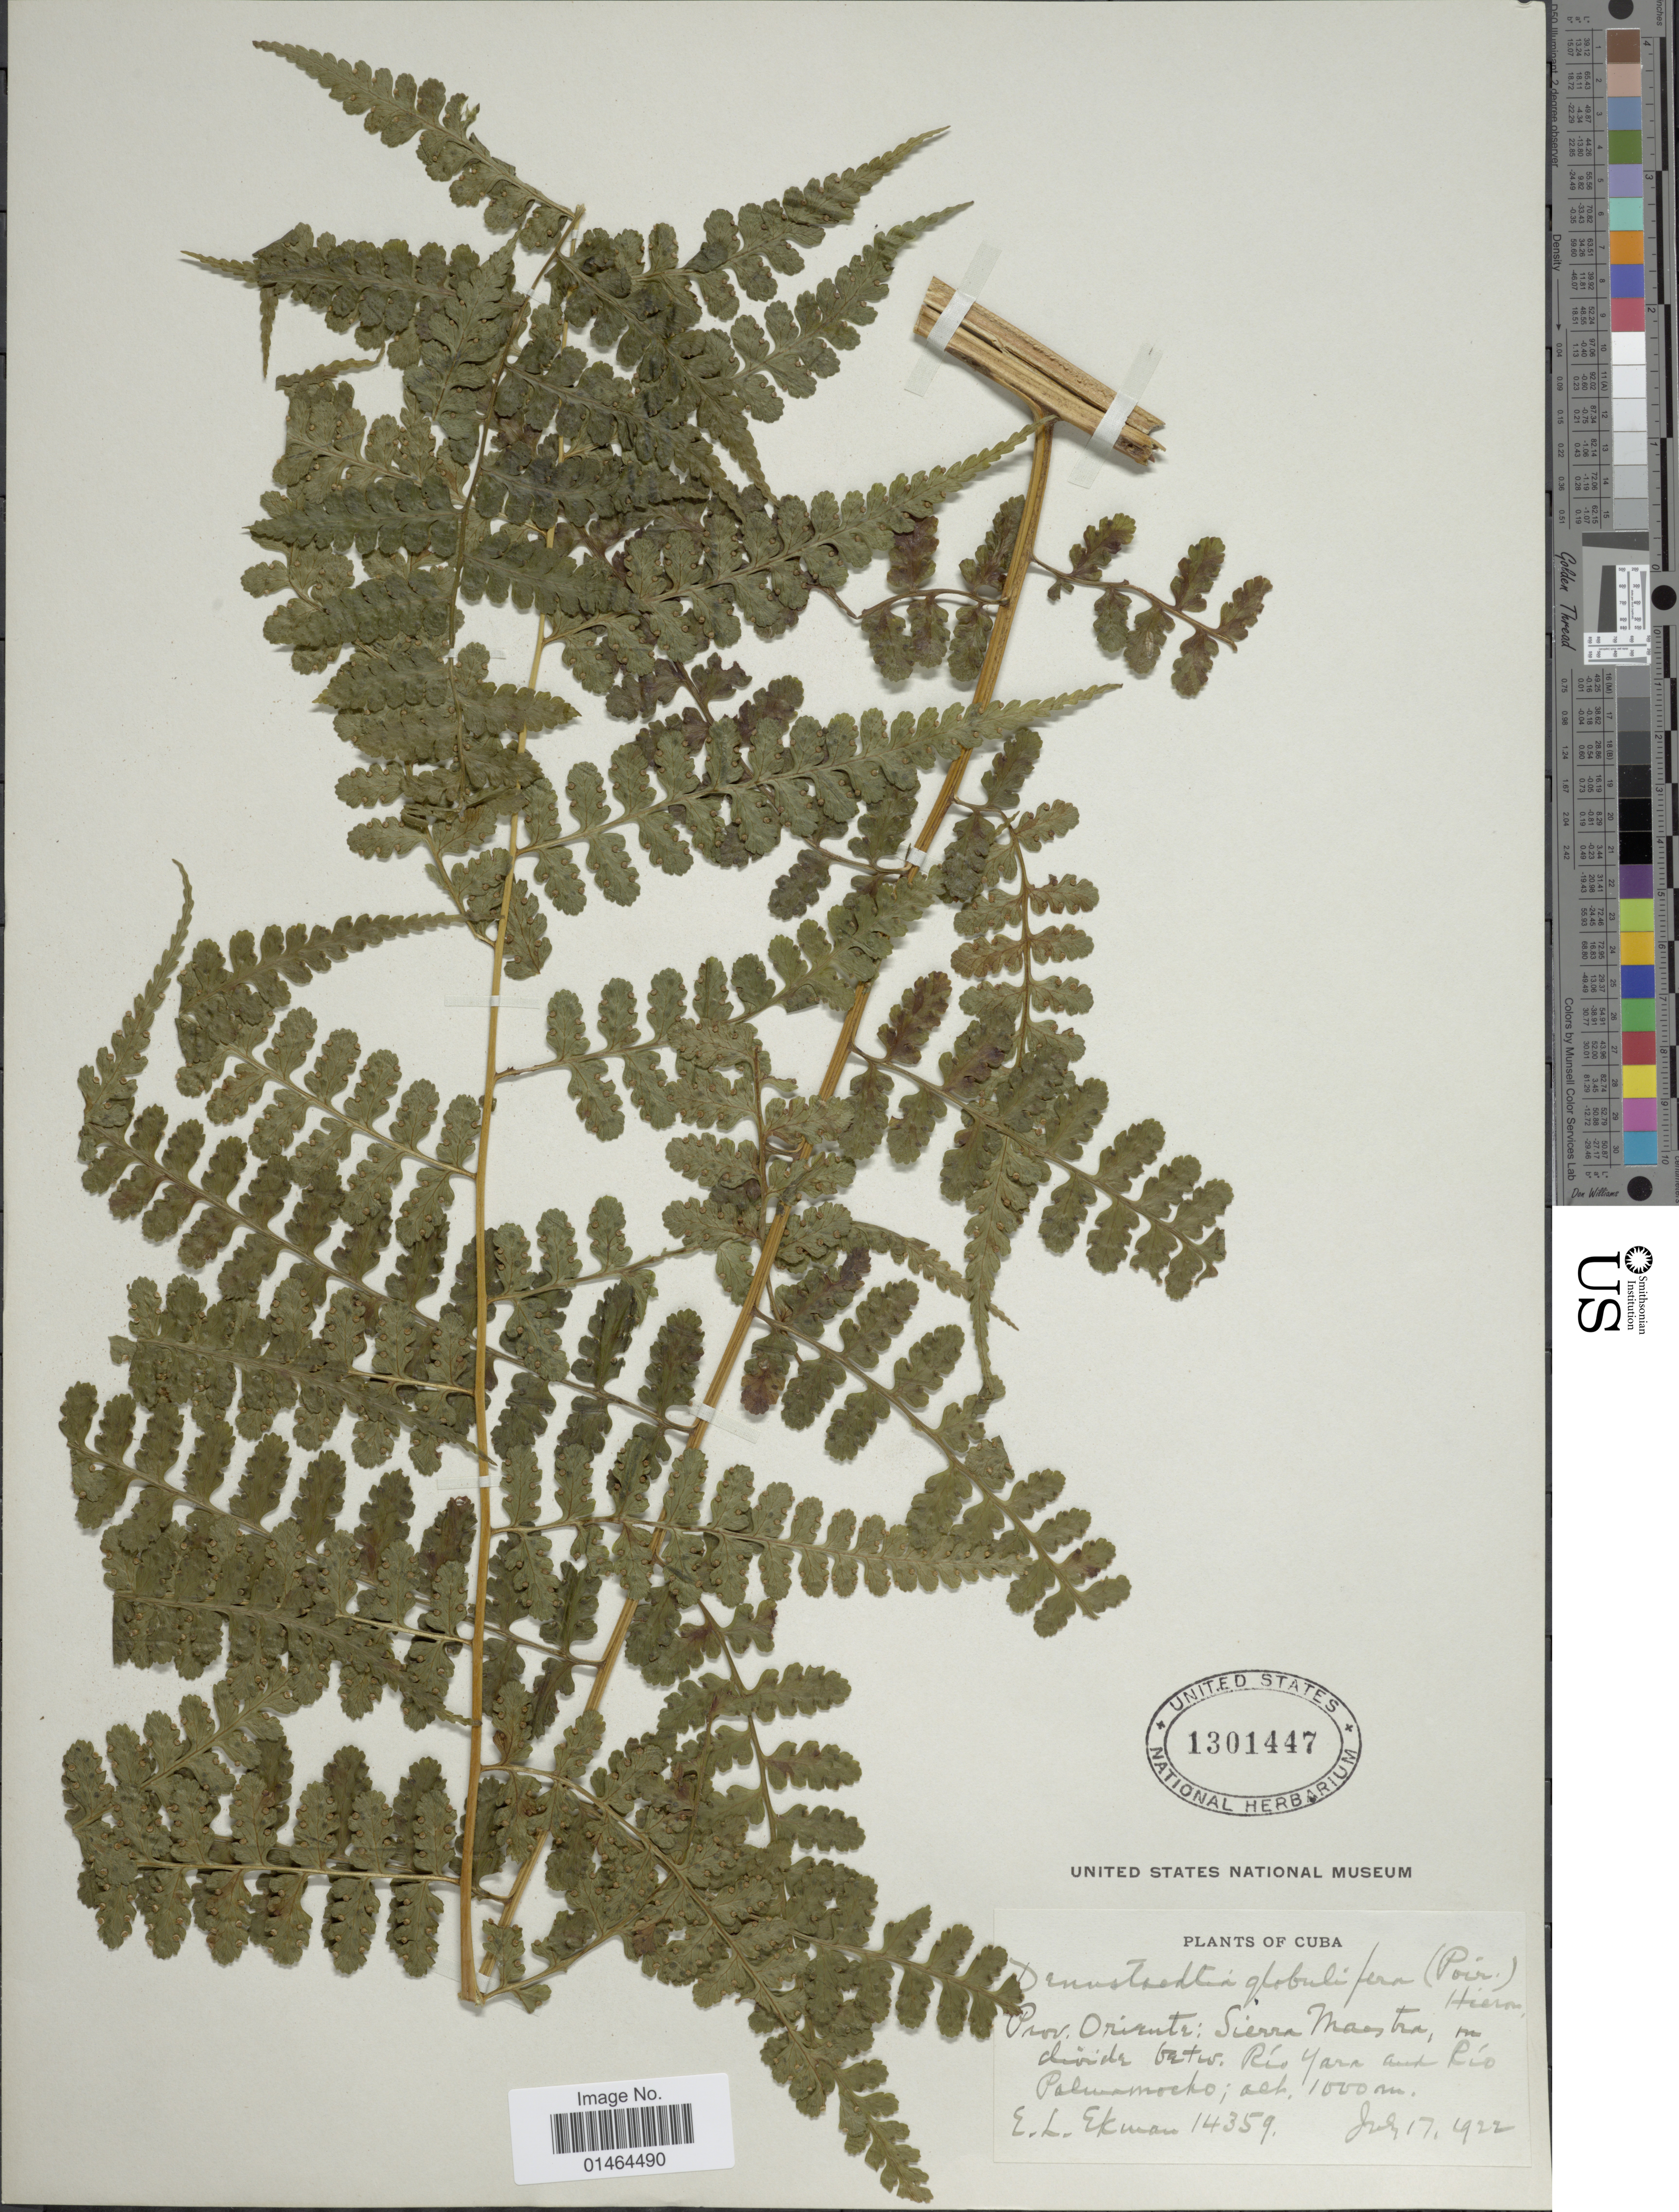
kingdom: Plantae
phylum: Tracheophyta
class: Polypodiopsida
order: Polypodiales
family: Dennstaedtiaceae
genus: Dennstaedtia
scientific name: Dennstaedtia globulifera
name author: (Poir.) Hieron.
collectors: E. L. Ekman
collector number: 14359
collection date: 1922-07-17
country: Cuba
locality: Sierra Maestra, on divide betw. Río Yara and Río Palma Mocha. Oriente Province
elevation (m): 1000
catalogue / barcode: US 1301447